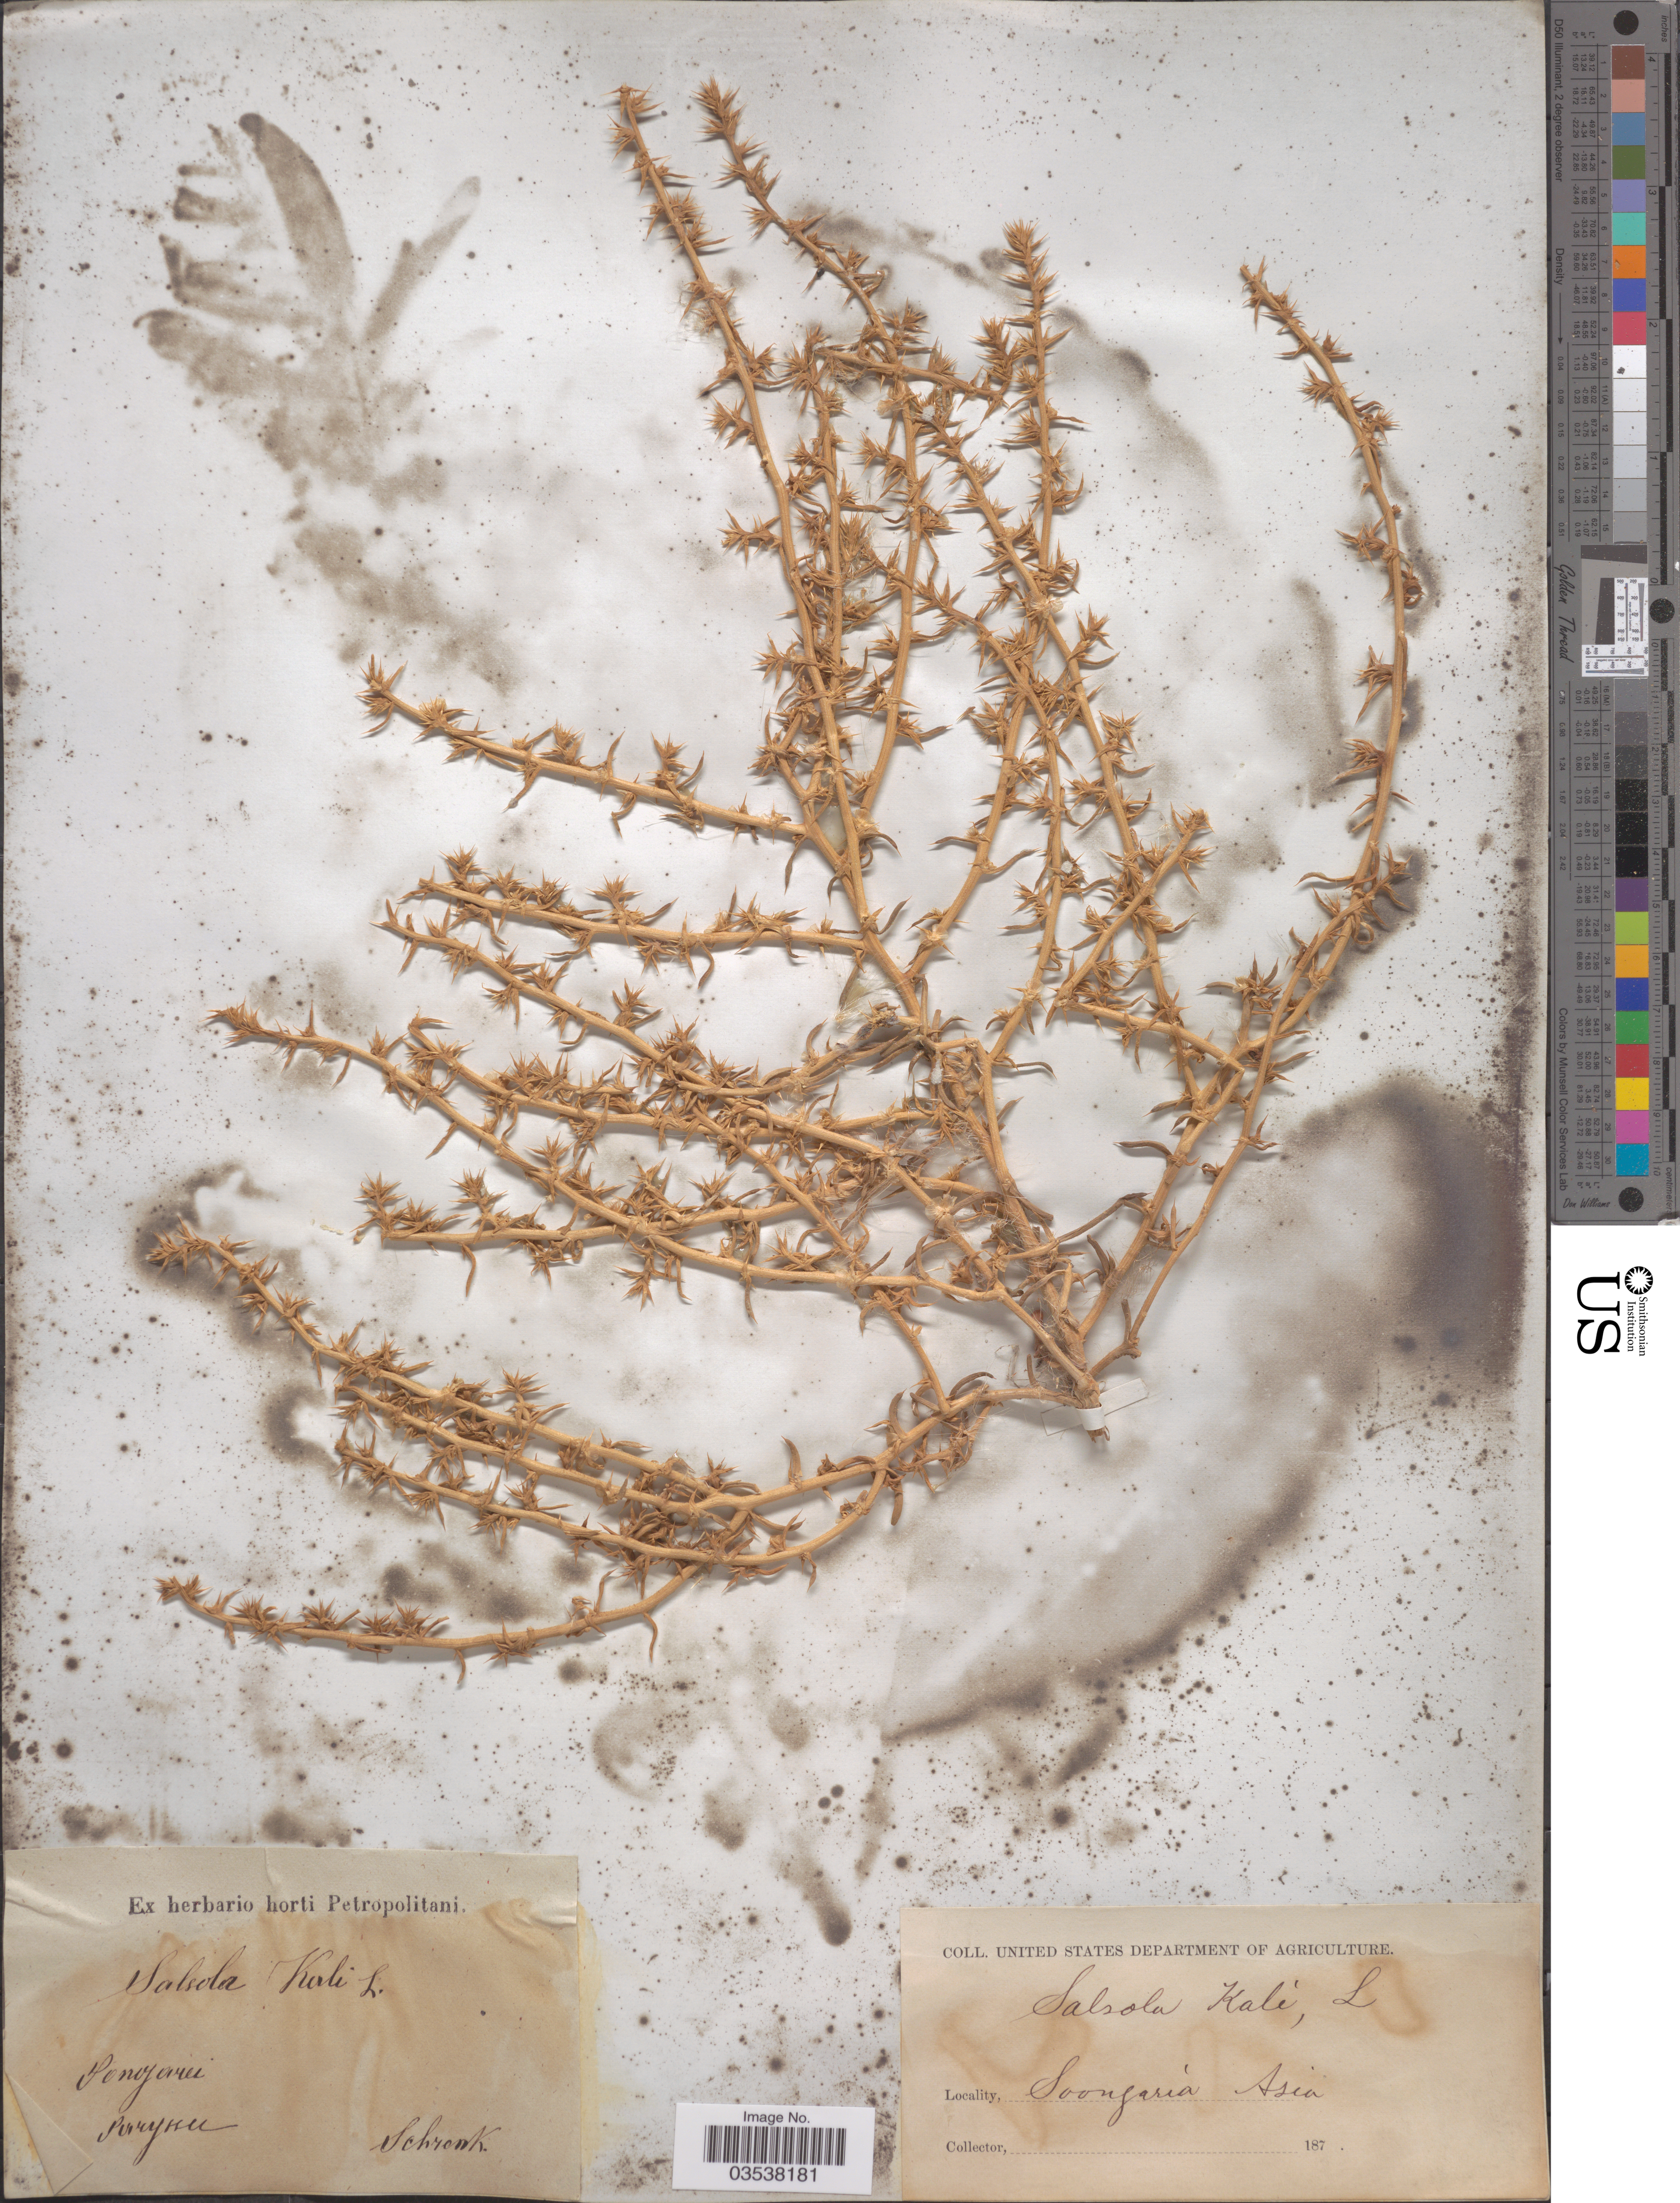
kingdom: Plantae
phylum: Tracheophyta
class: Magnoliopsida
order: Caryophyllales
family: Amaranthaceae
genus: Salsola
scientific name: Salsola kali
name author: L.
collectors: A.G. Schrenk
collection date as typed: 187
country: Kazakhstan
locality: Songaria. Asia. Saryssu.